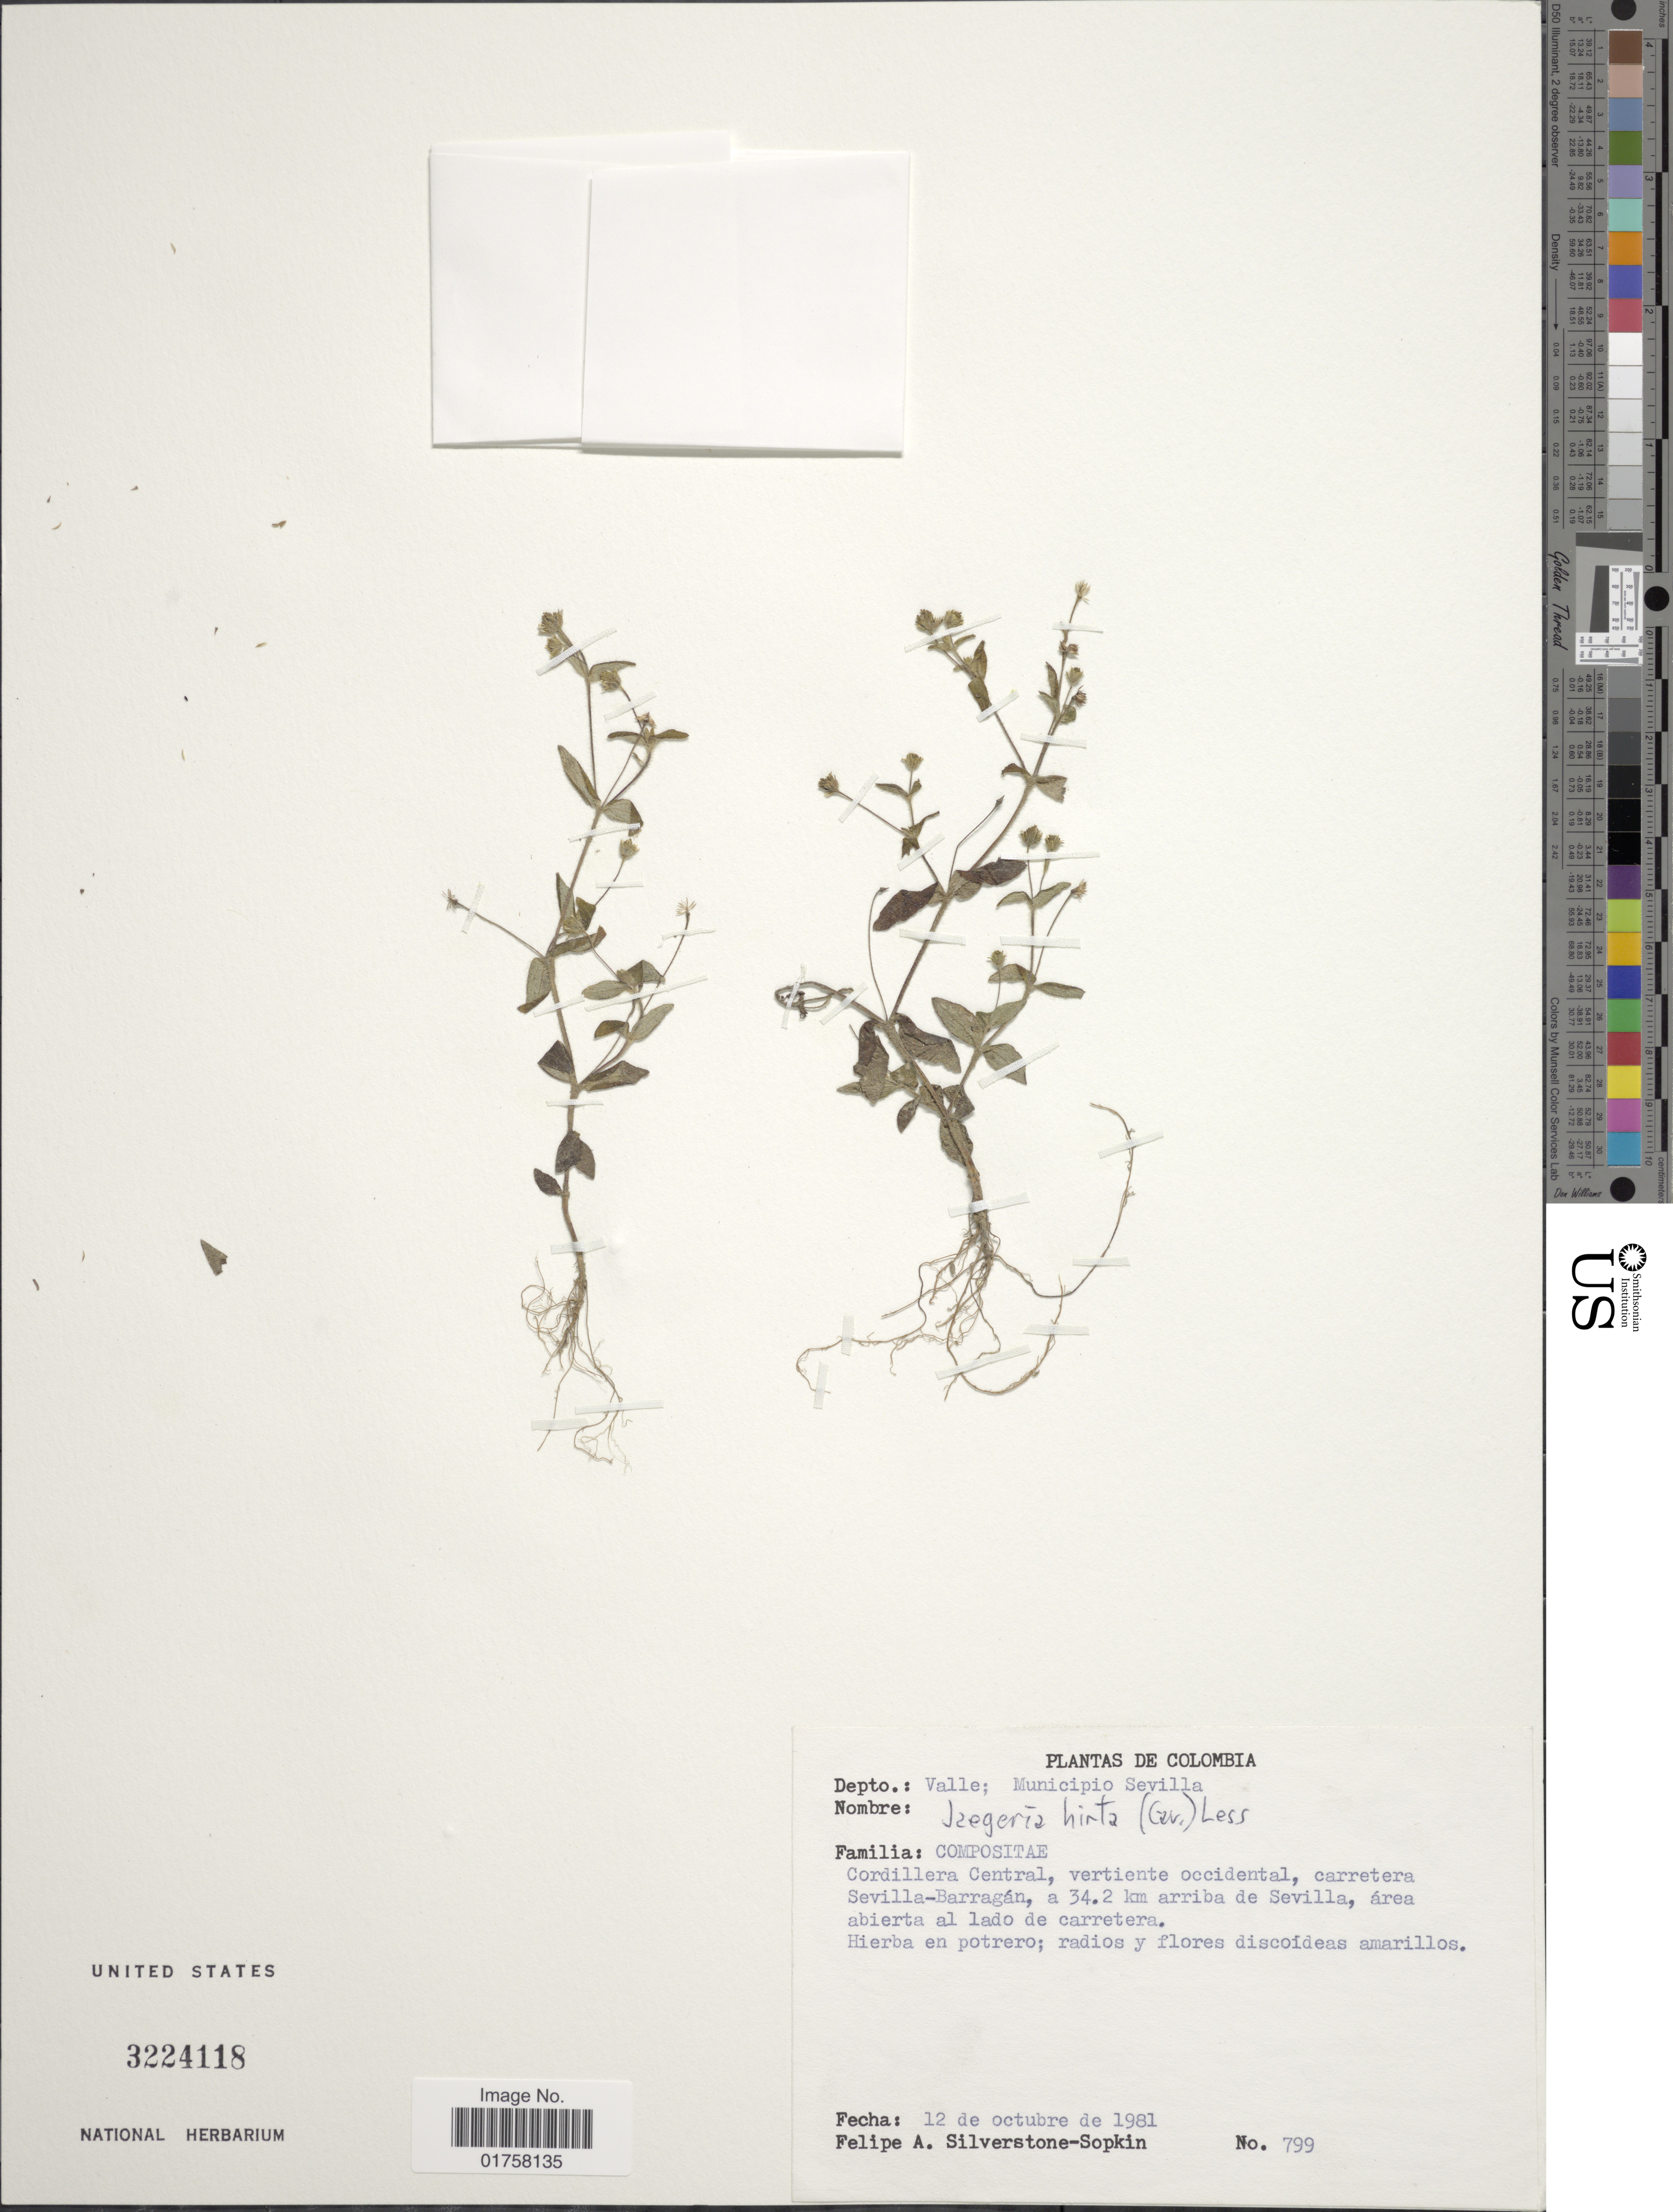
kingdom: Plantae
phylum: Tracheophyta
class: Magnoliopsida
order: Asterales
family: Asteraceae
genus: Jaegeria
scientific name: Jaegeria hirta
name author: (Lag.) Less.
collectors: P. A. Silverstone-Sopkin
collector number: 799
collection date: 1981-10-12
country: Colombia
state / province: Valle del Cauca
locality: Depto.: Valle; Municipio Sevilla, Cordillera Central, vertiente occidental, carretera Sevilla - Barragán, a 34.2 km arriba de Sevilla, área abierta al lado de carretera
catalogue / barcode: US 3224118